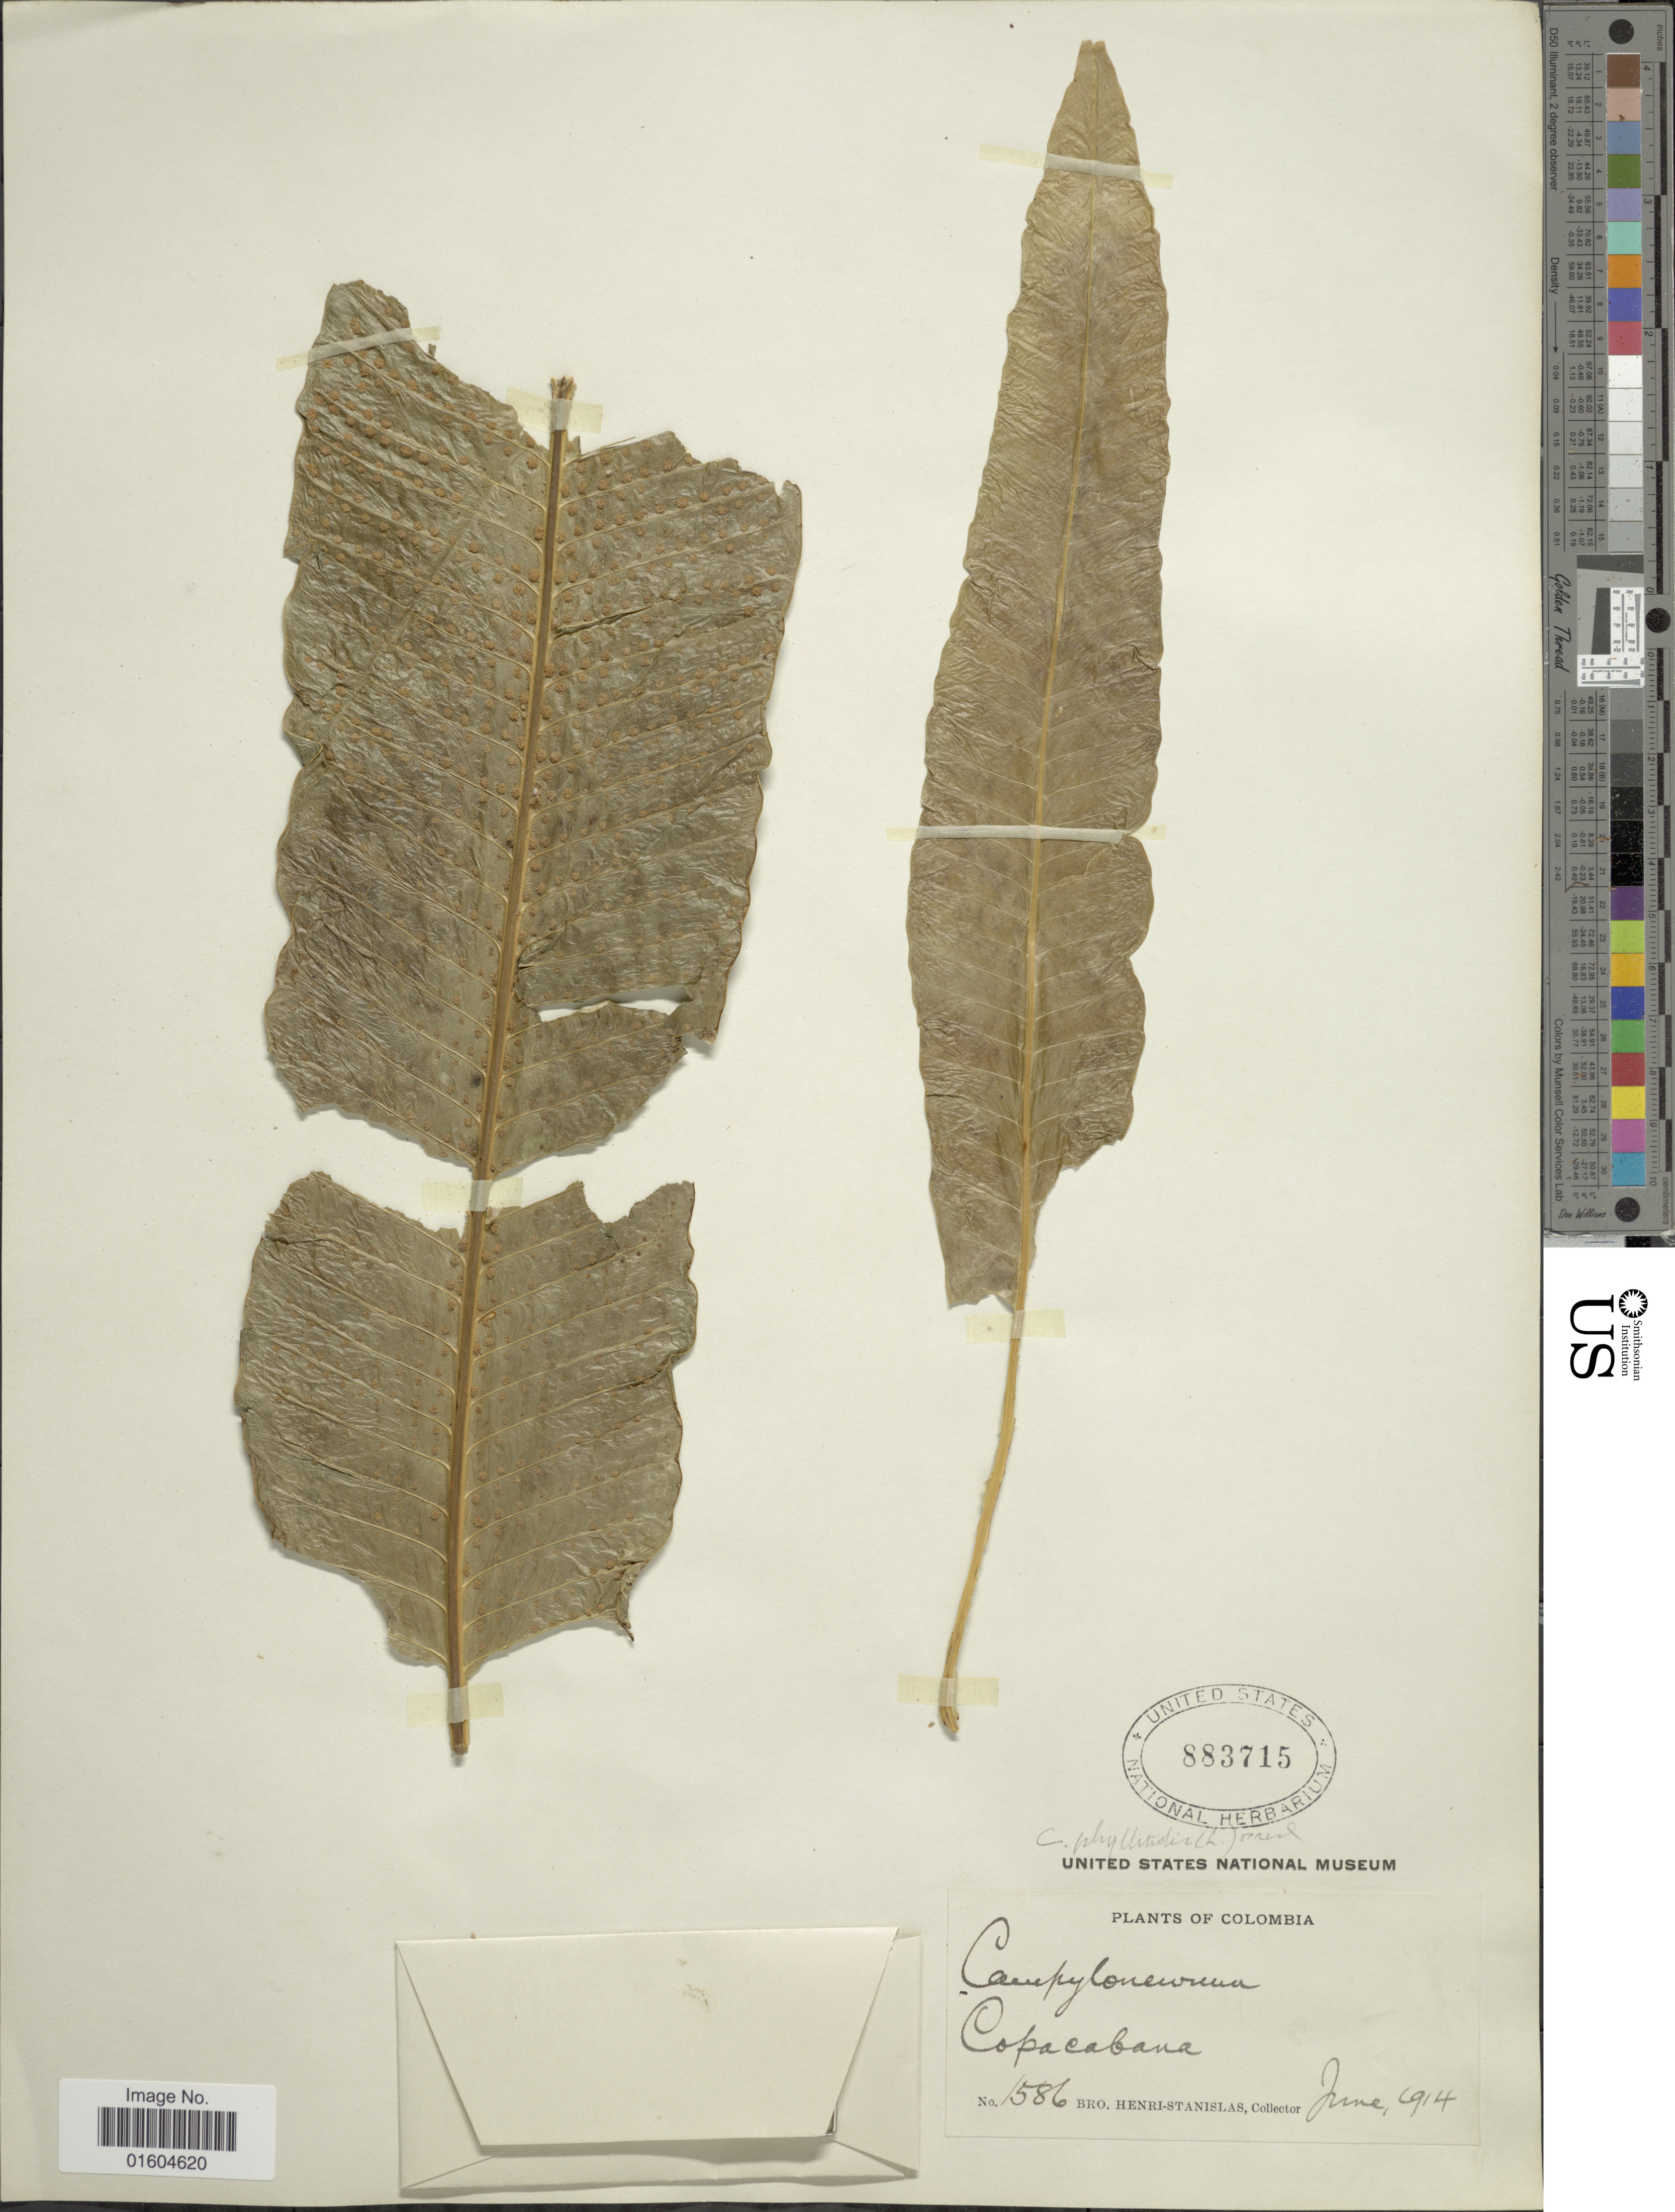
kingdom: Plantae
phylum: Tracheophyta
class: Polypodiopsida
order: Polypodiales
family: Polypodiaceae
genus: Campyloneurum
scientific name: Campyloneurum phyllitidis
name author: (L.) C. Presl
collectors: Henri-Stanislas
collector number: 1586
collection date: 1914-06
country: Colombia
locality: Colombia, Copacabana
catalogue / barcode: US 883715